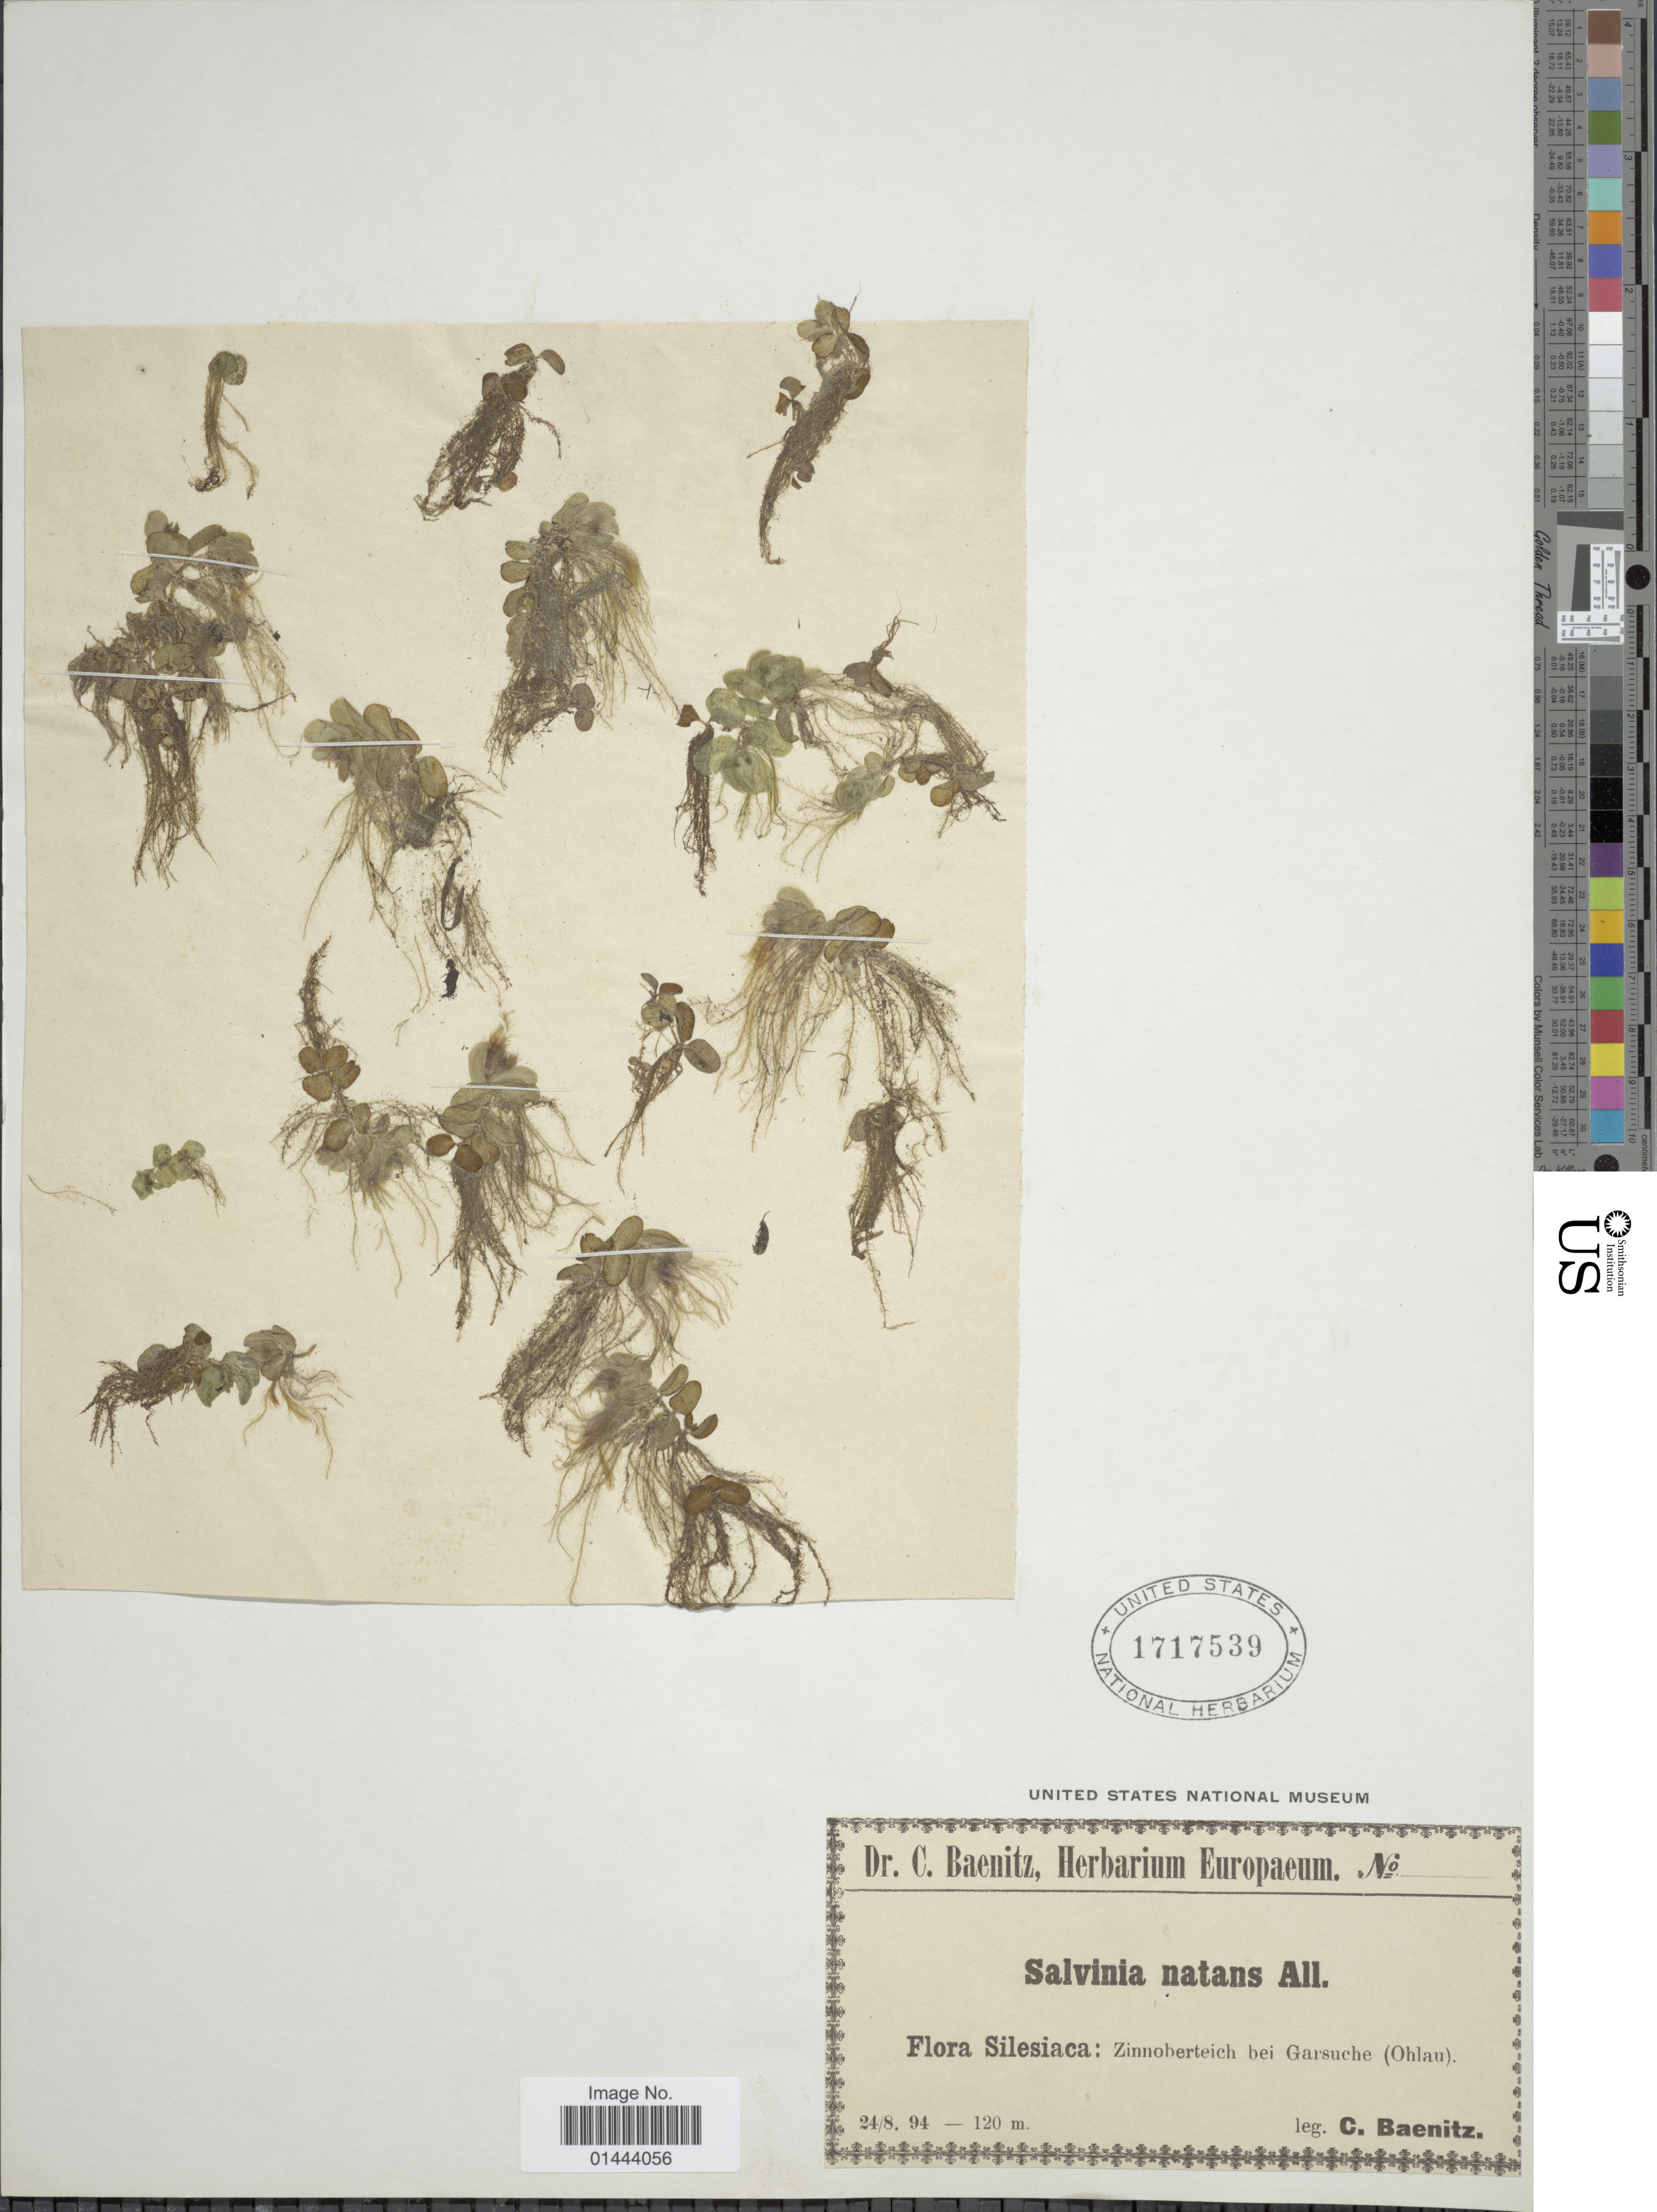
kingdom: Plantae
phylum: Tracheophyta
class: Polypodiopsida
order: Salviniales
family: Salviniaceae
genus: Salvinia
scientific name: Salvinia natans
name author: (L.) All.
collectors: C. G. Baenitz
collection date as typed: Transcribed d/m/y: 24/8/94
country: Poland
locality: Silesiaca: Zinnoberteich bei Garsuche (Ohlau)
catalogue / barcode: US 1717539